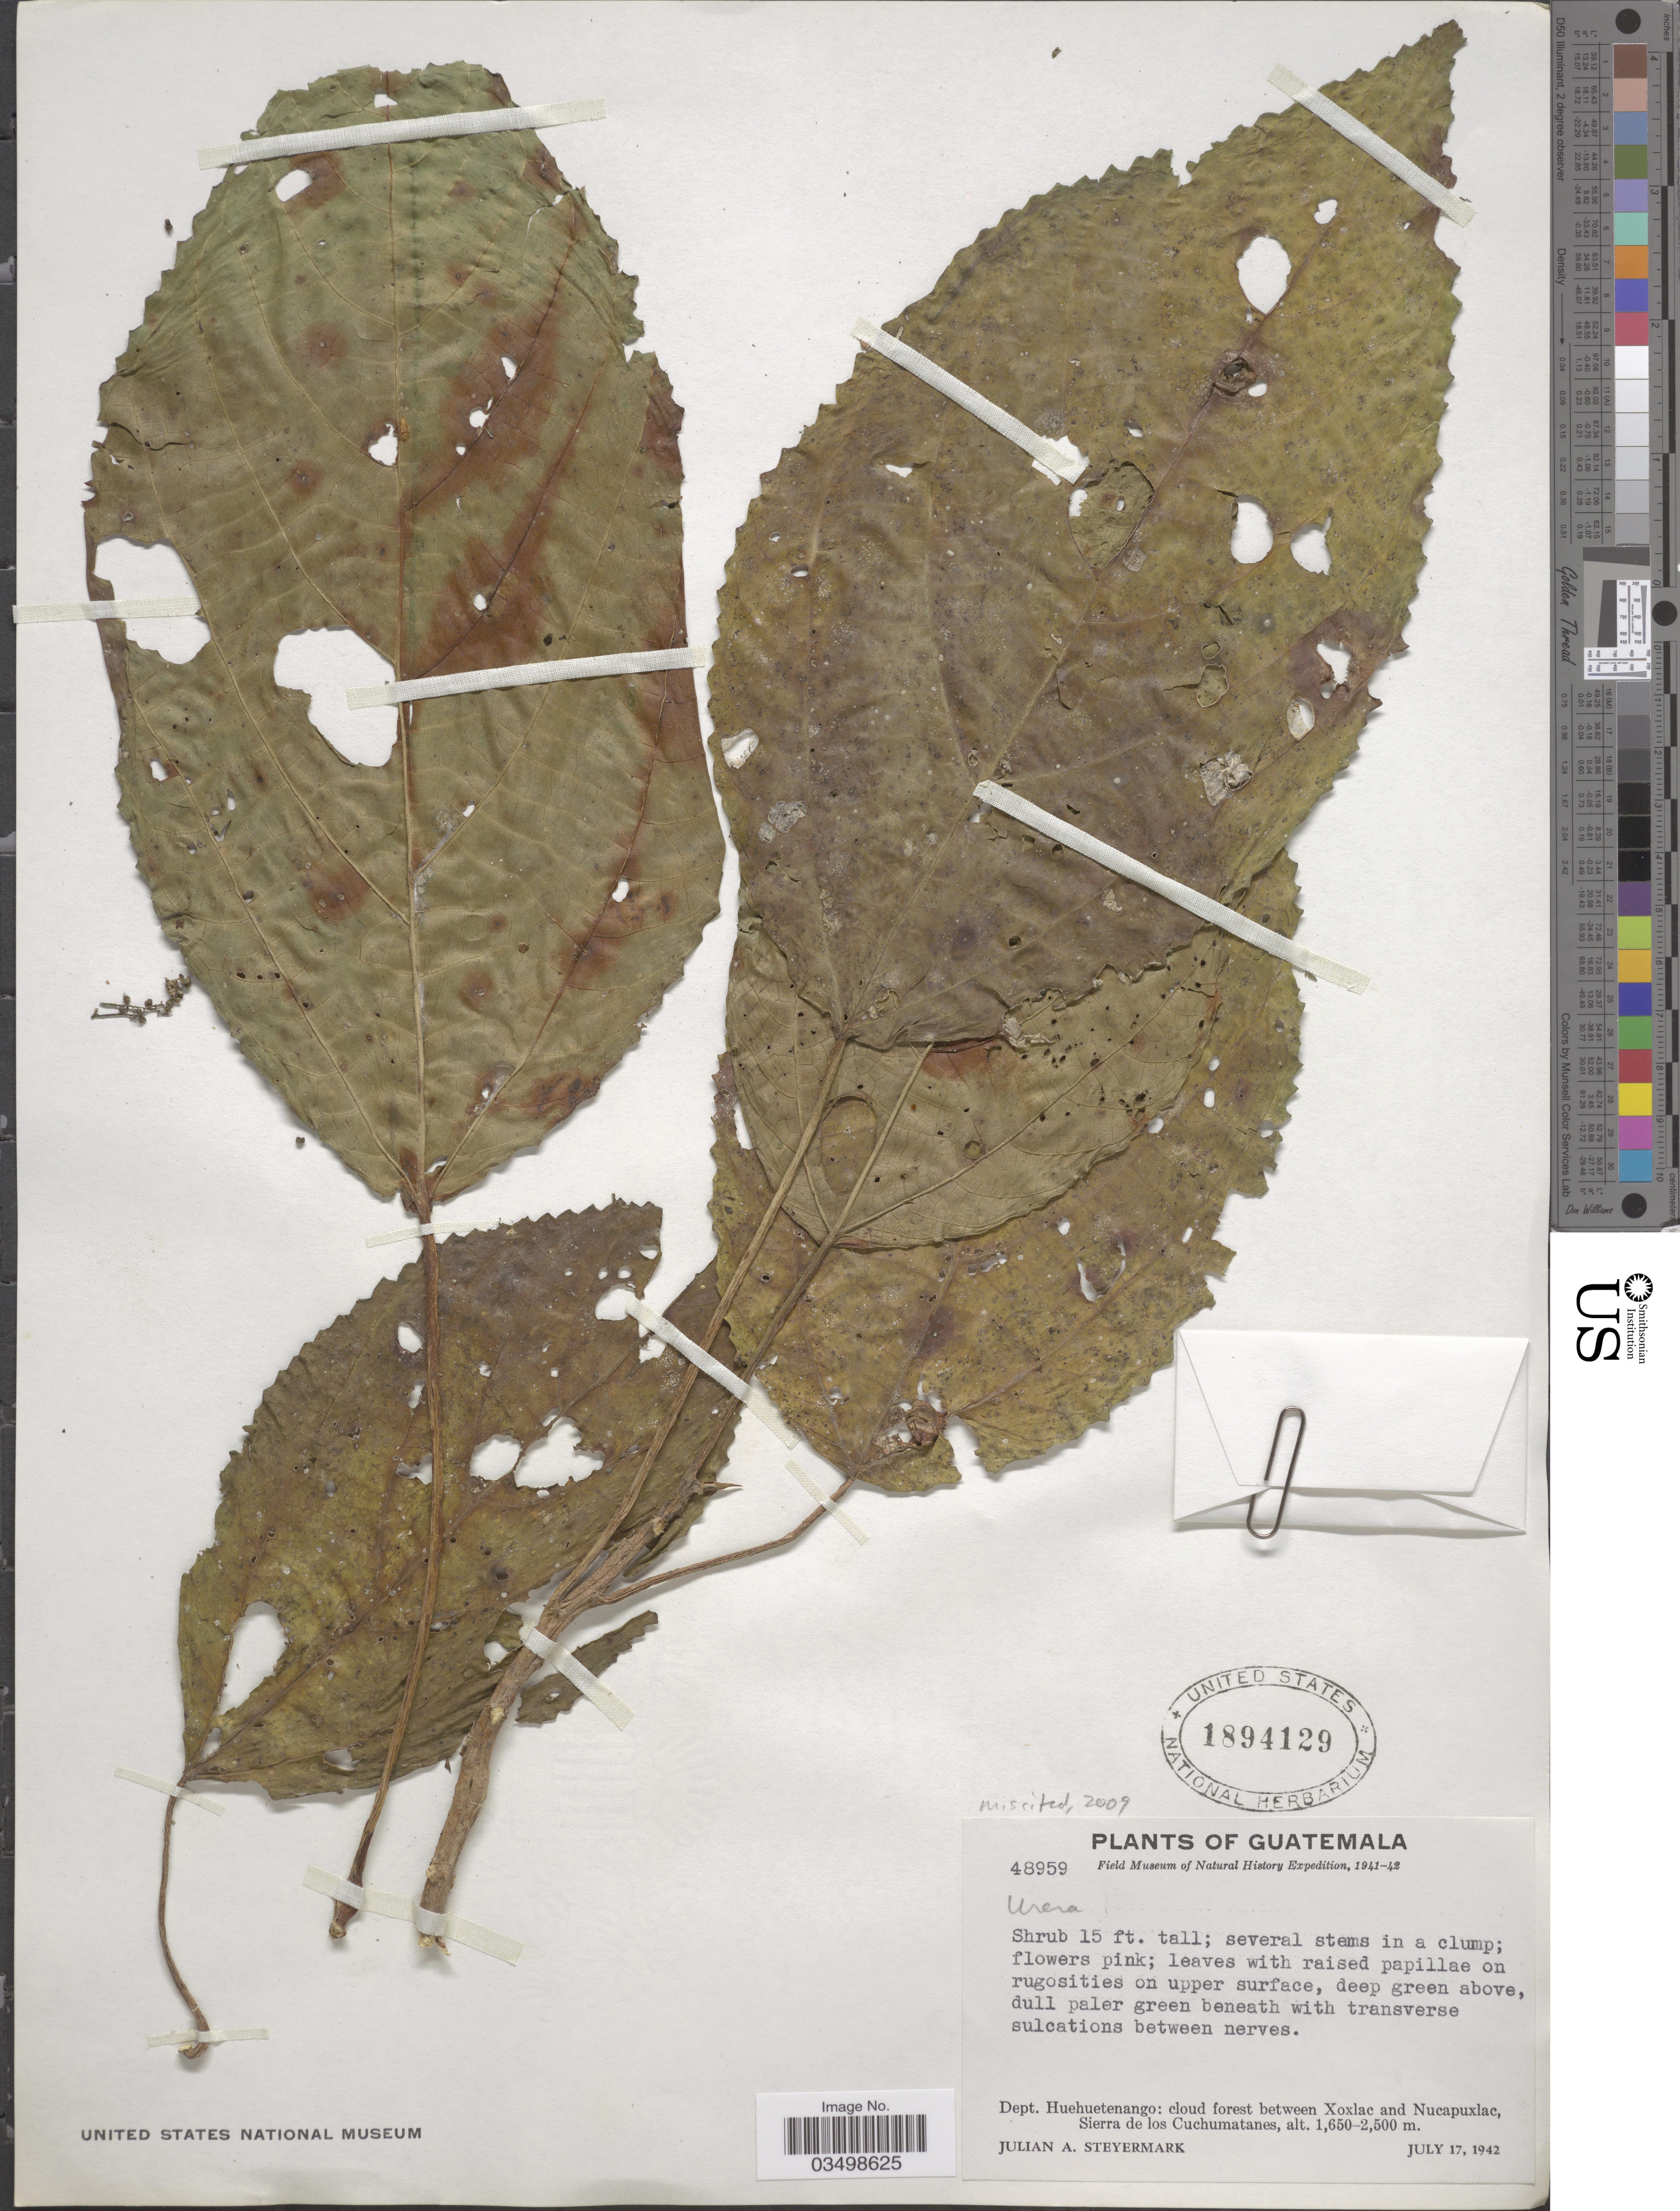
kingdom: Plantae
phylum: Tracheophyta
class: Magnoliopsida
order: Rosales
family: Urticaceae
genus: Urera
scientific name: Urera sp.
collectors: J. Steyermark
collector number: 48959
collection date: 1942-07-17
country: Guatemala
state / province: Huehuetenango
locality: Dept. Huehuetenango: cloud forest between Xoxlac and Nucapuxlac, Sierra de los Cuchumatanes.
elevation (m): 1650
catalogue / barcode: US 1894129